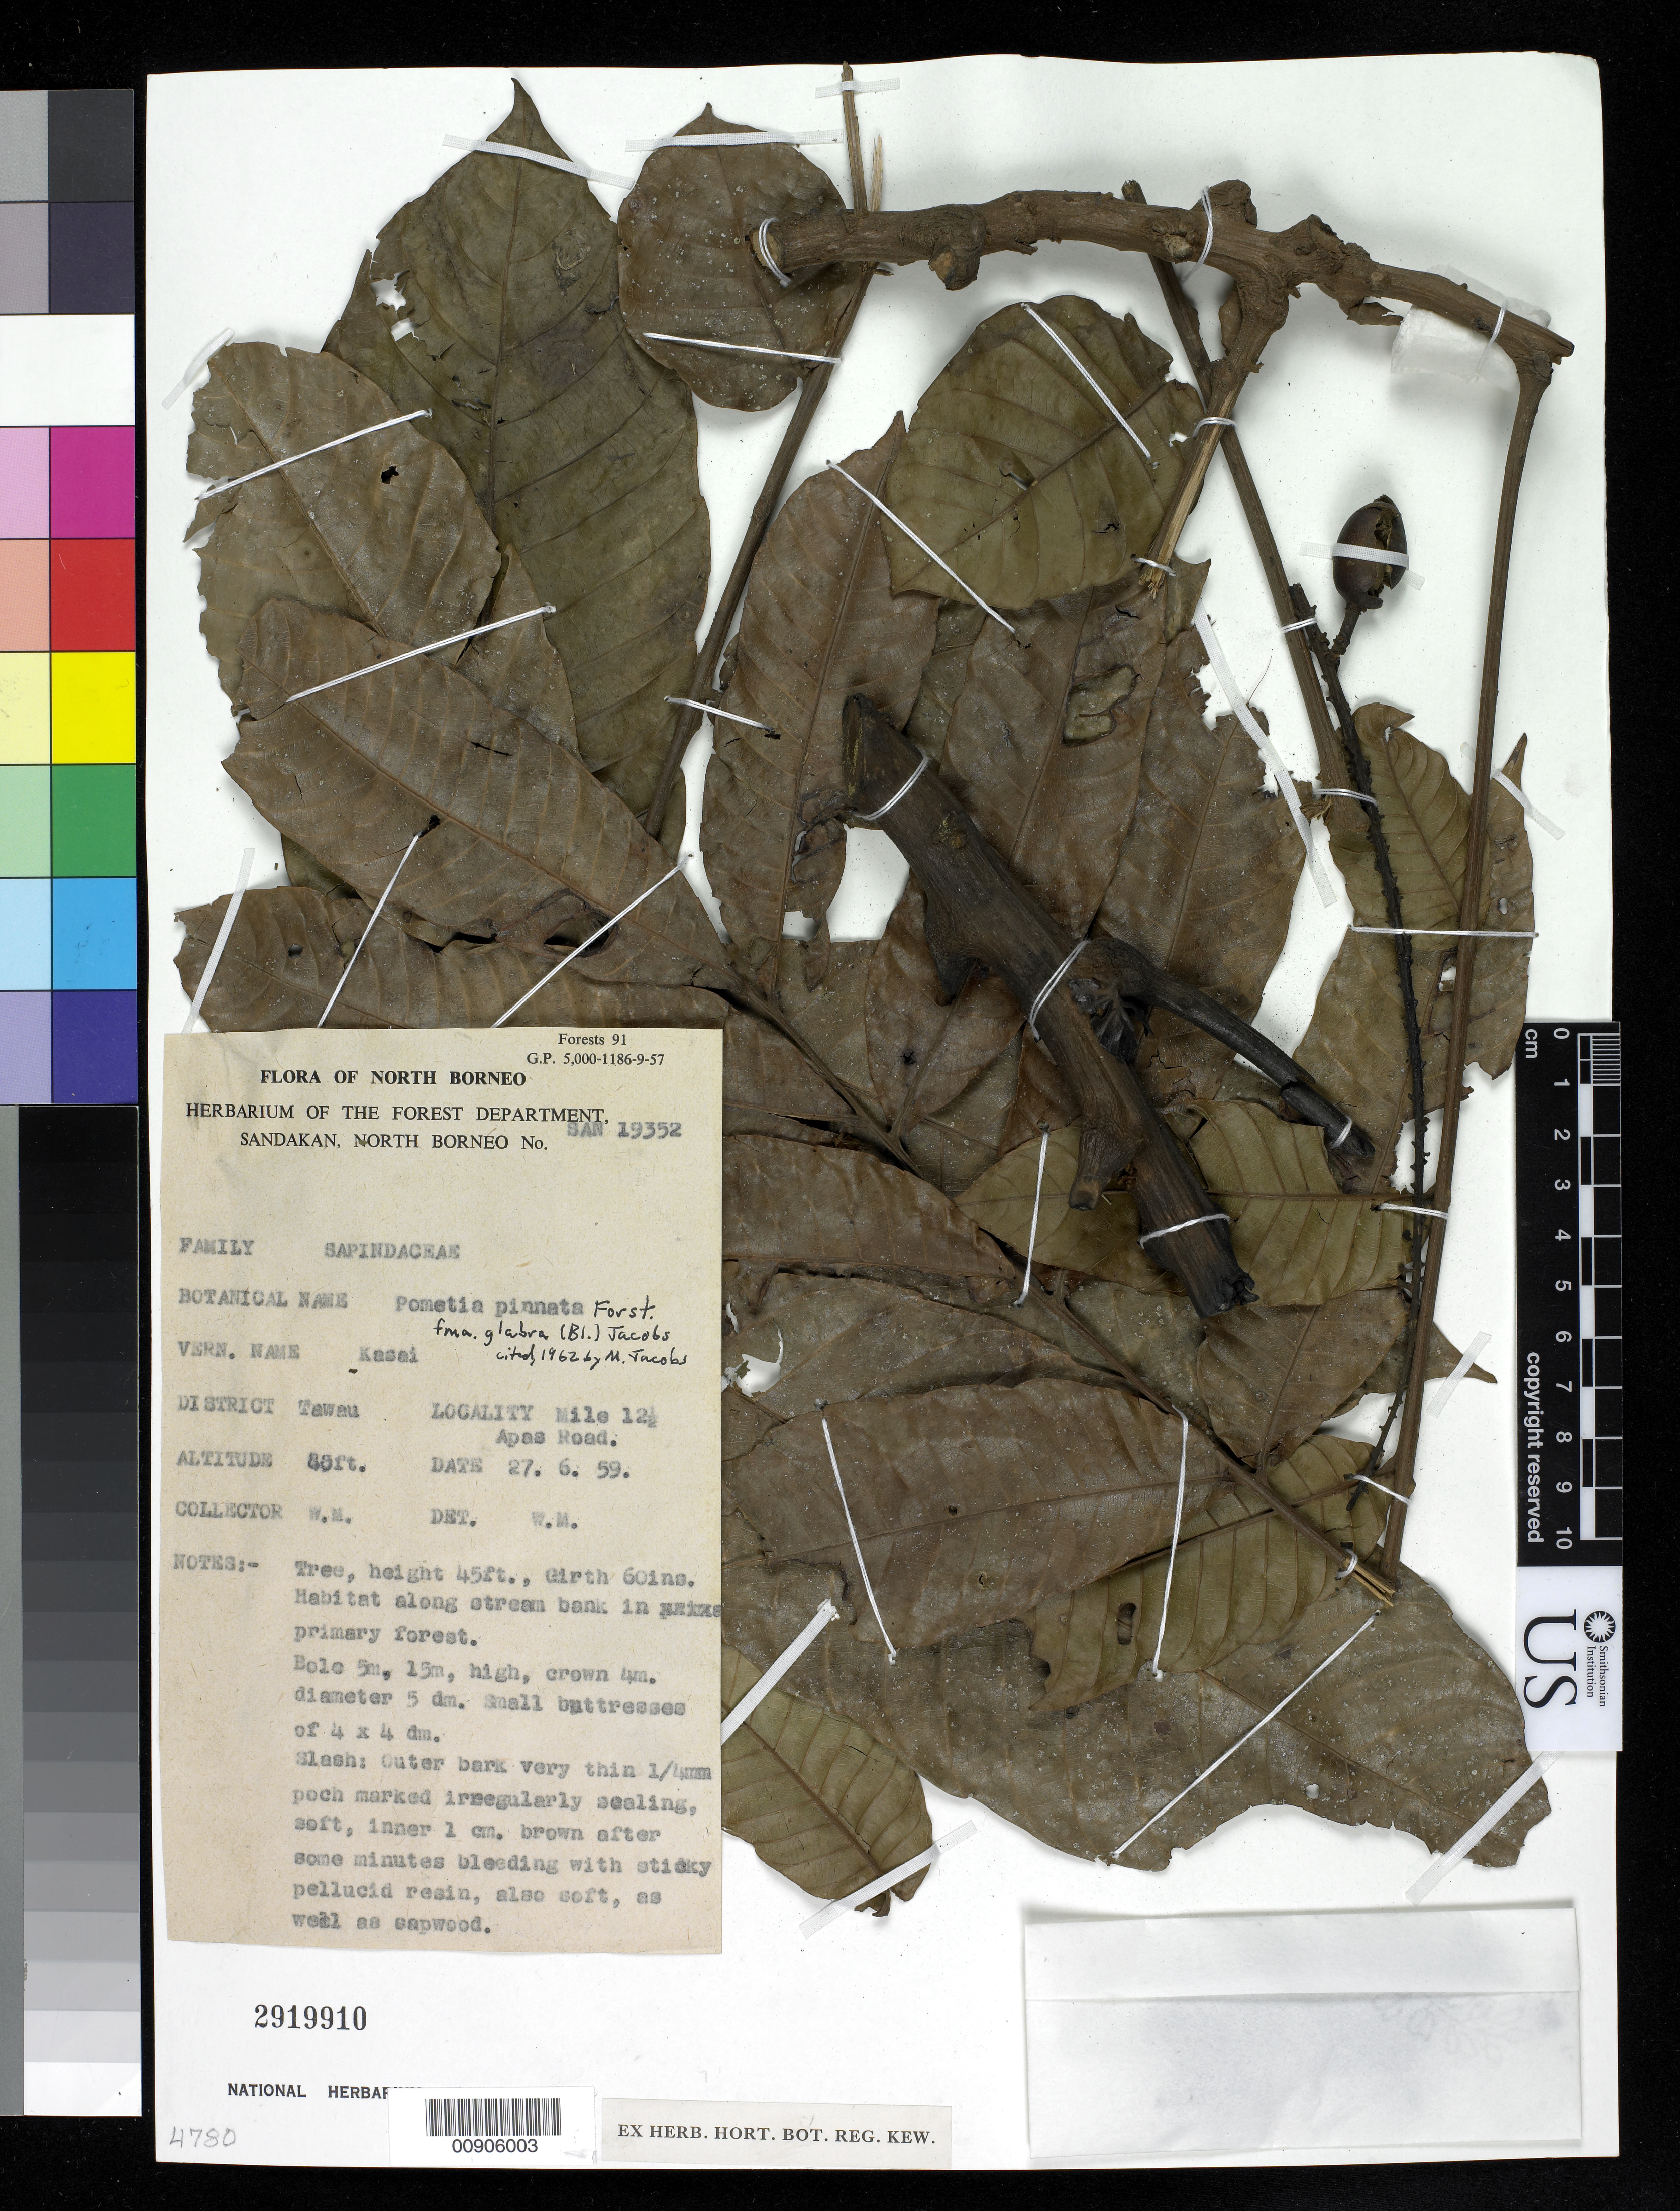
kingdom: Plantae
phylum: Tracheophyta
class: Magnoliopsida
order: Sapindales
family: Sapindaceae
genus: Pometia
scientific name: Pometia pinnata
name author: J.R. Forst. & G. Forst.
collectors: W. Meijer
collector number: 4780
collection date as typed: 27 Jun 1959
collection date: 1959-06-27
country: Malaysia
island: Borneo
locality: Tawau, mile 12 1/2 Apas Road.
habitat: Along stream bank in forest.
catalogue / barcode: US 2919910